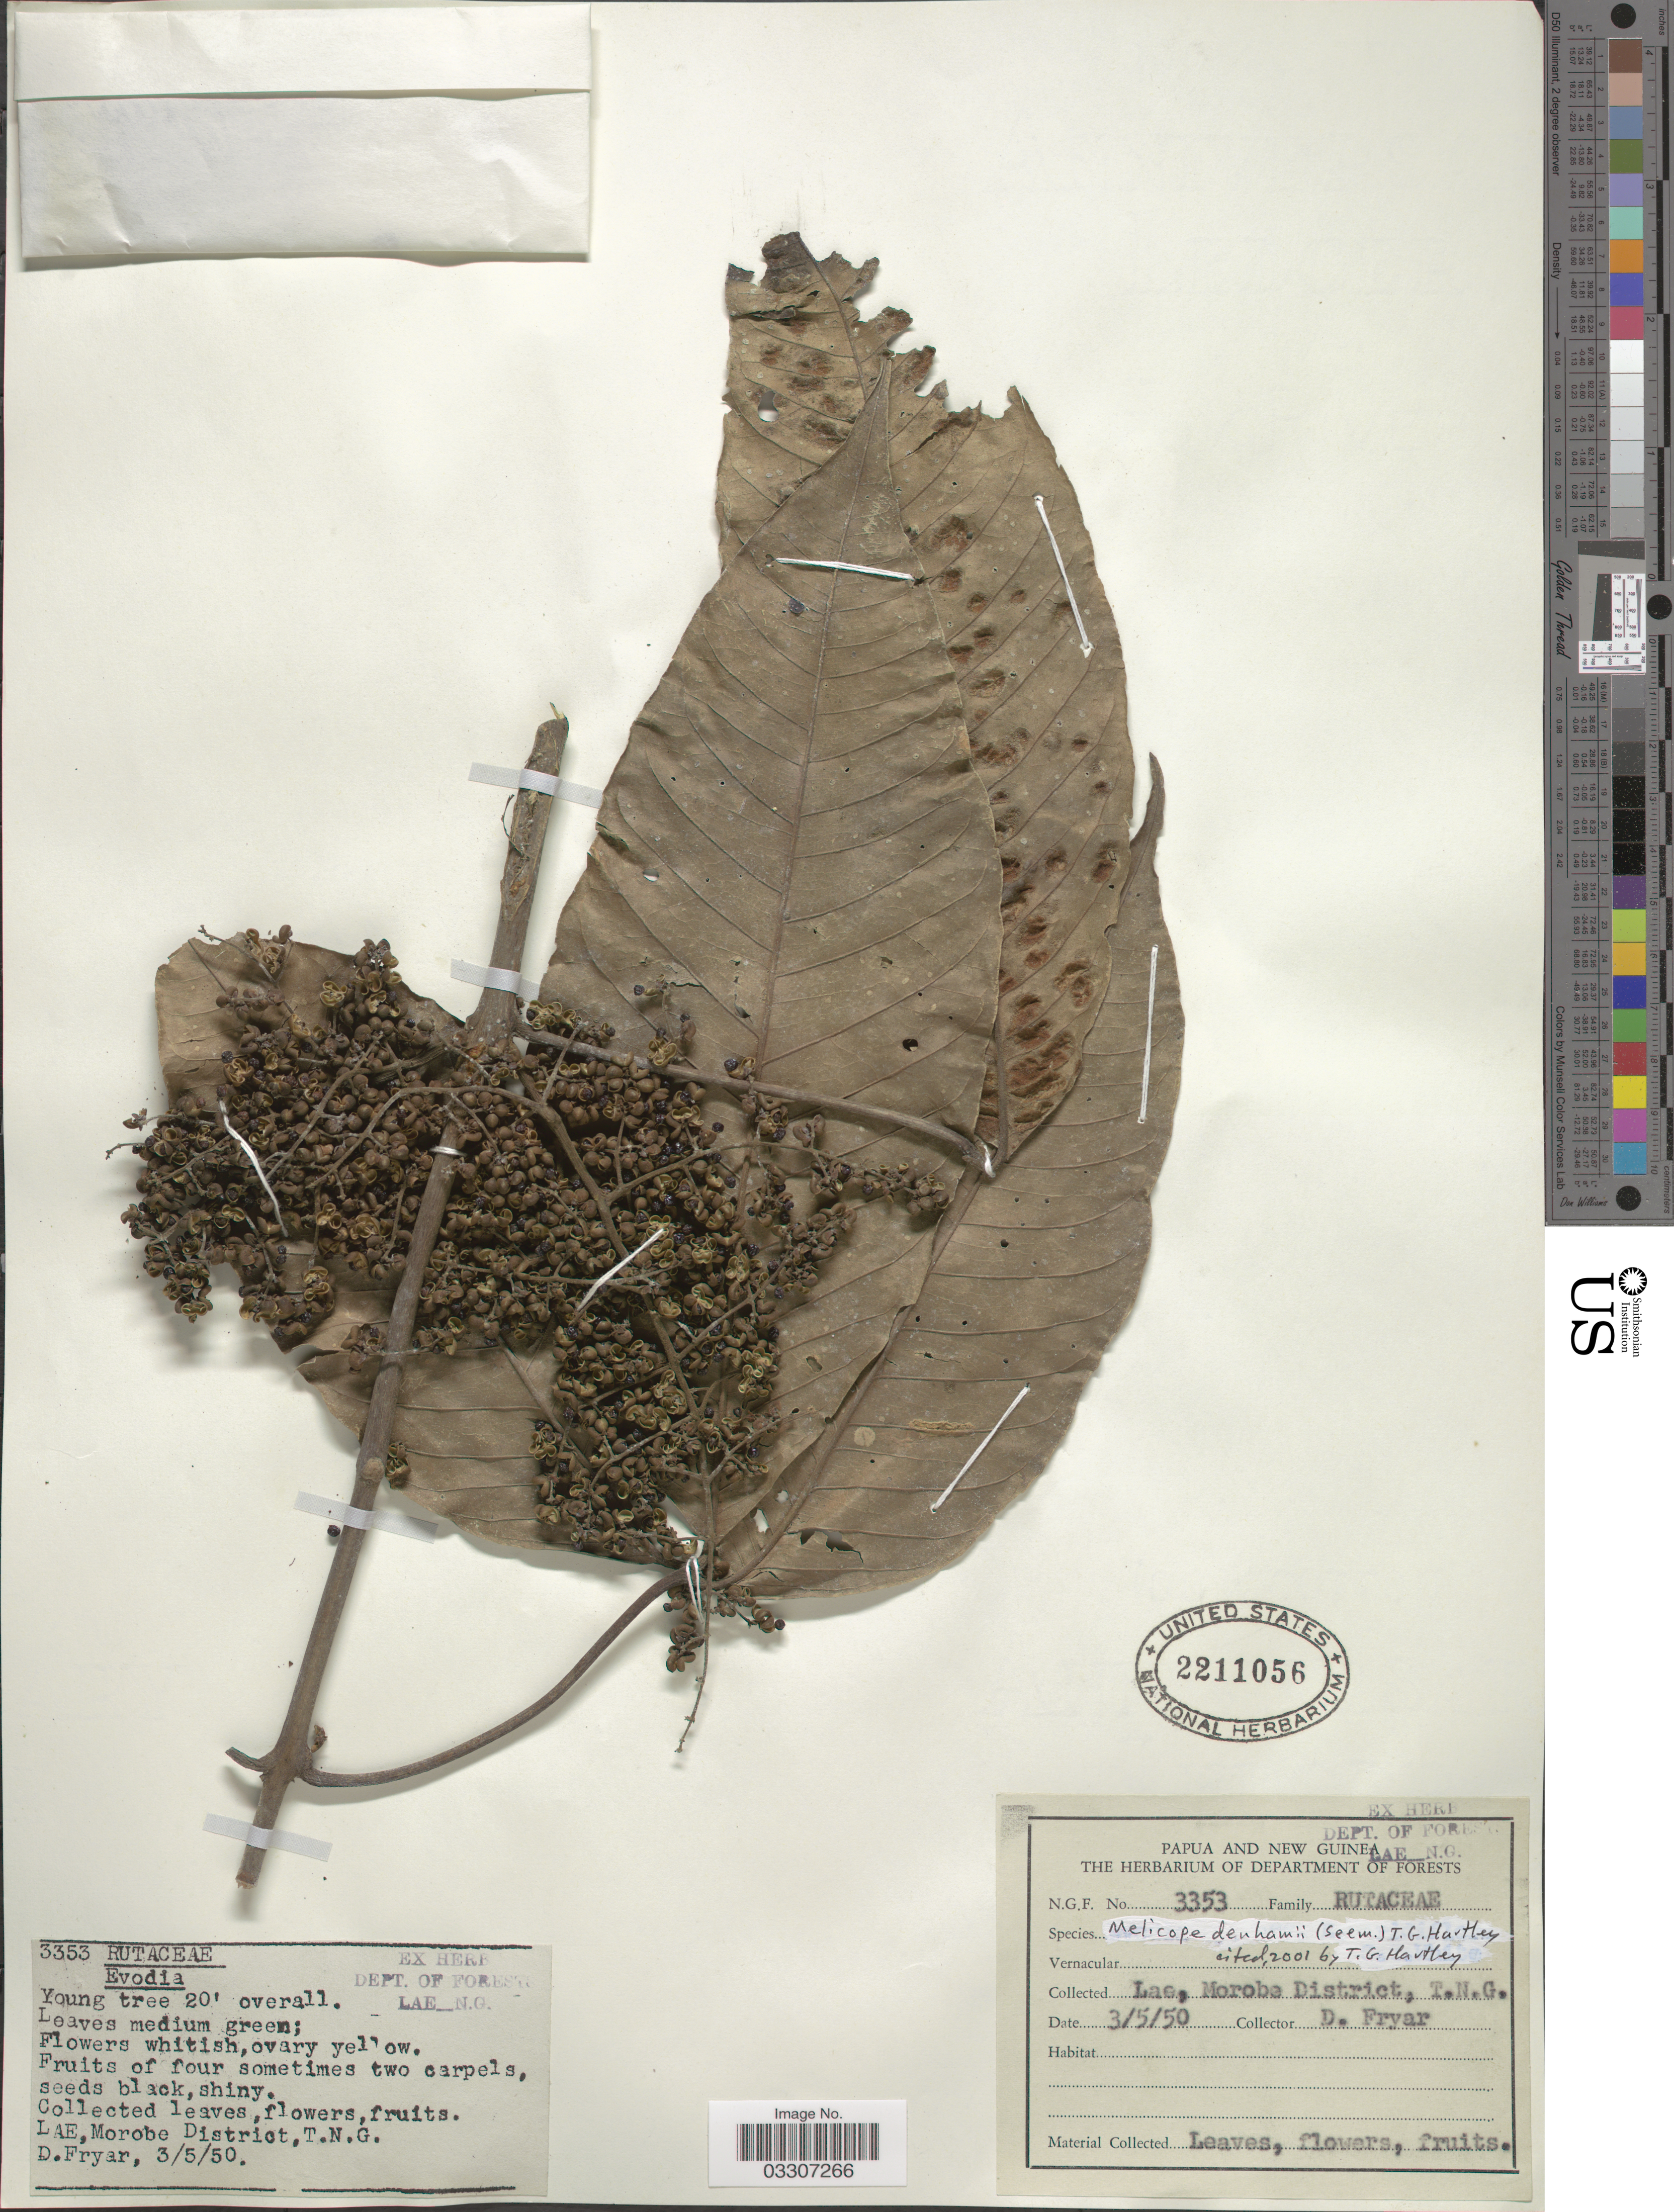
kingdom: Plantae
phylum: Tracheophyta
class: Magnoliopsida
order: Sapindales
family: Rutaceae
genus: Melicope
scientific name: Melicope denhamii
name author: (Seem.) T.G. Hartley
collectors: D. Fryar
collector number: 3353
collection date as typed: Transcribed d/m/y: 3/5/50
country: Papua New Guinea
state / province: Morobe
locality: Lae, Morobe District, T. N. G.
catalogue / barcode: US 2211056